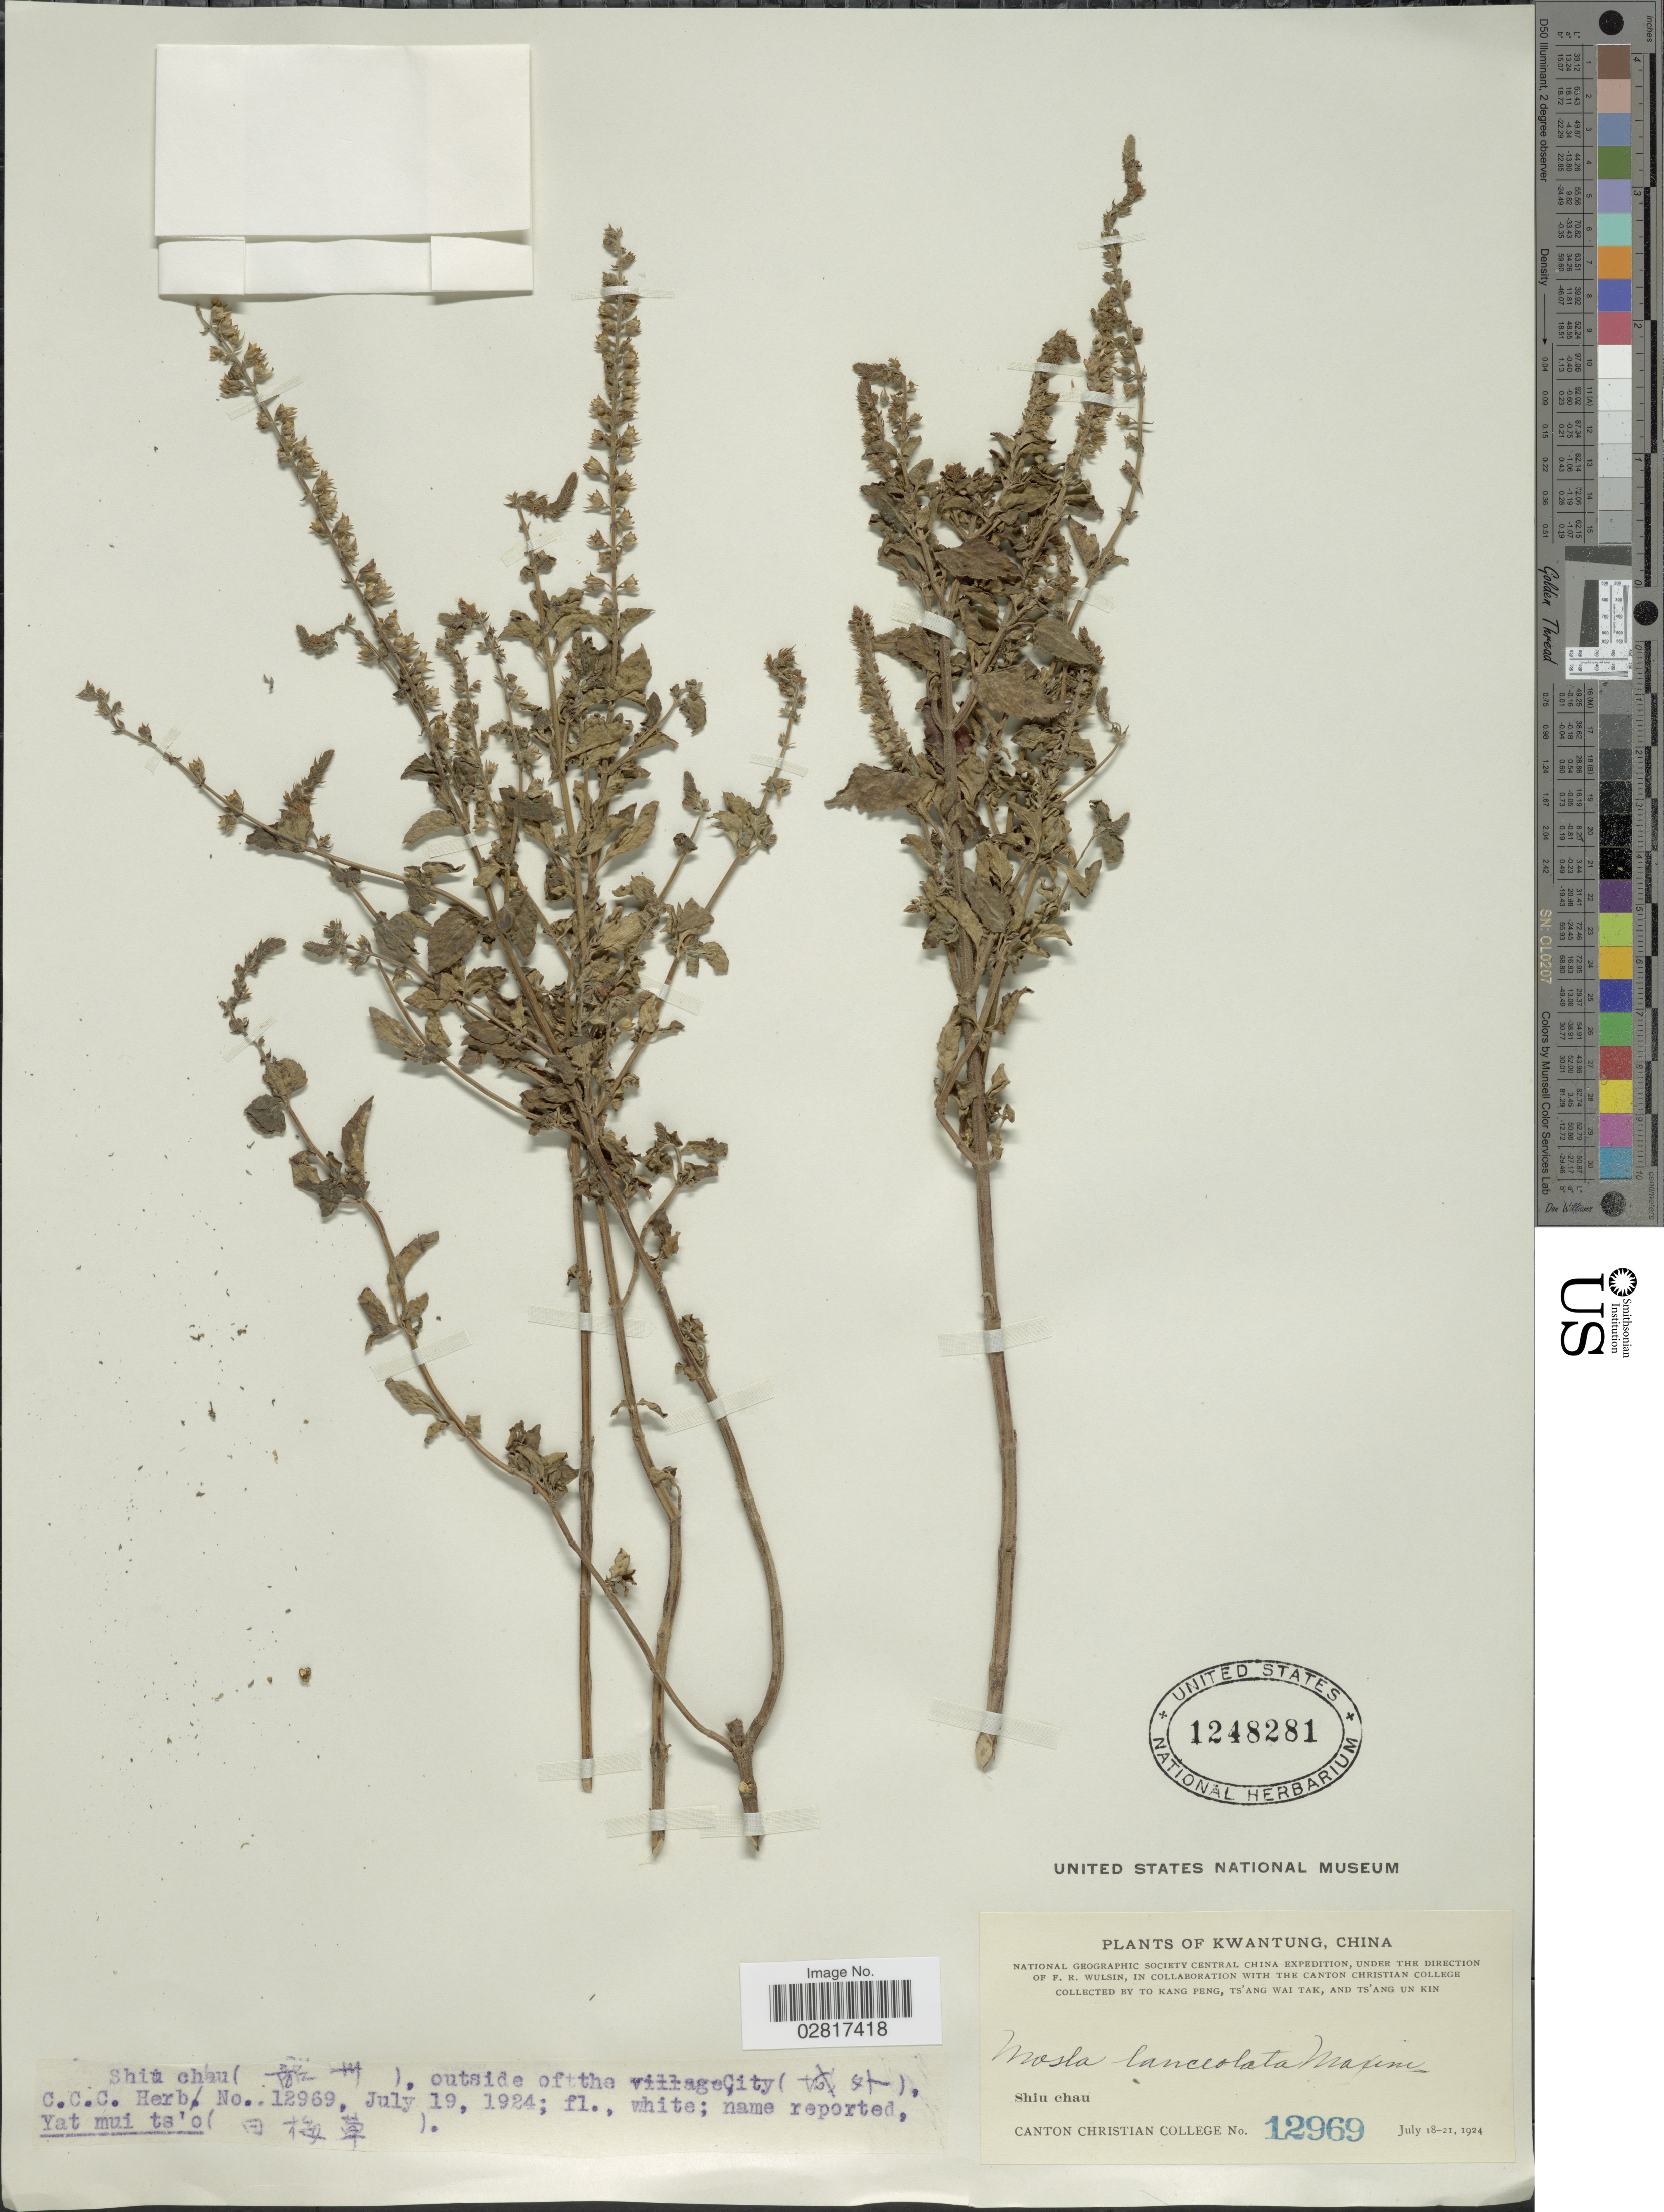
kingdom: Plantae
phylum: Tracheophyta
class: Magnoliopsida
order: Lamiales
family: Lamiaceae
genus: Mosla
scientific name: Mosla lanceolata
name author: (Benth.) Maxim.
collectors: Kang Peng To, W. T. Tsang & Ts' Ang Un Kin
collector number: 12969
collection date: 1924-07-19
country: China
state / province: Guangdong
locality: Kwangtung. Shiu chau.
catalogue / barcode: US 1248281